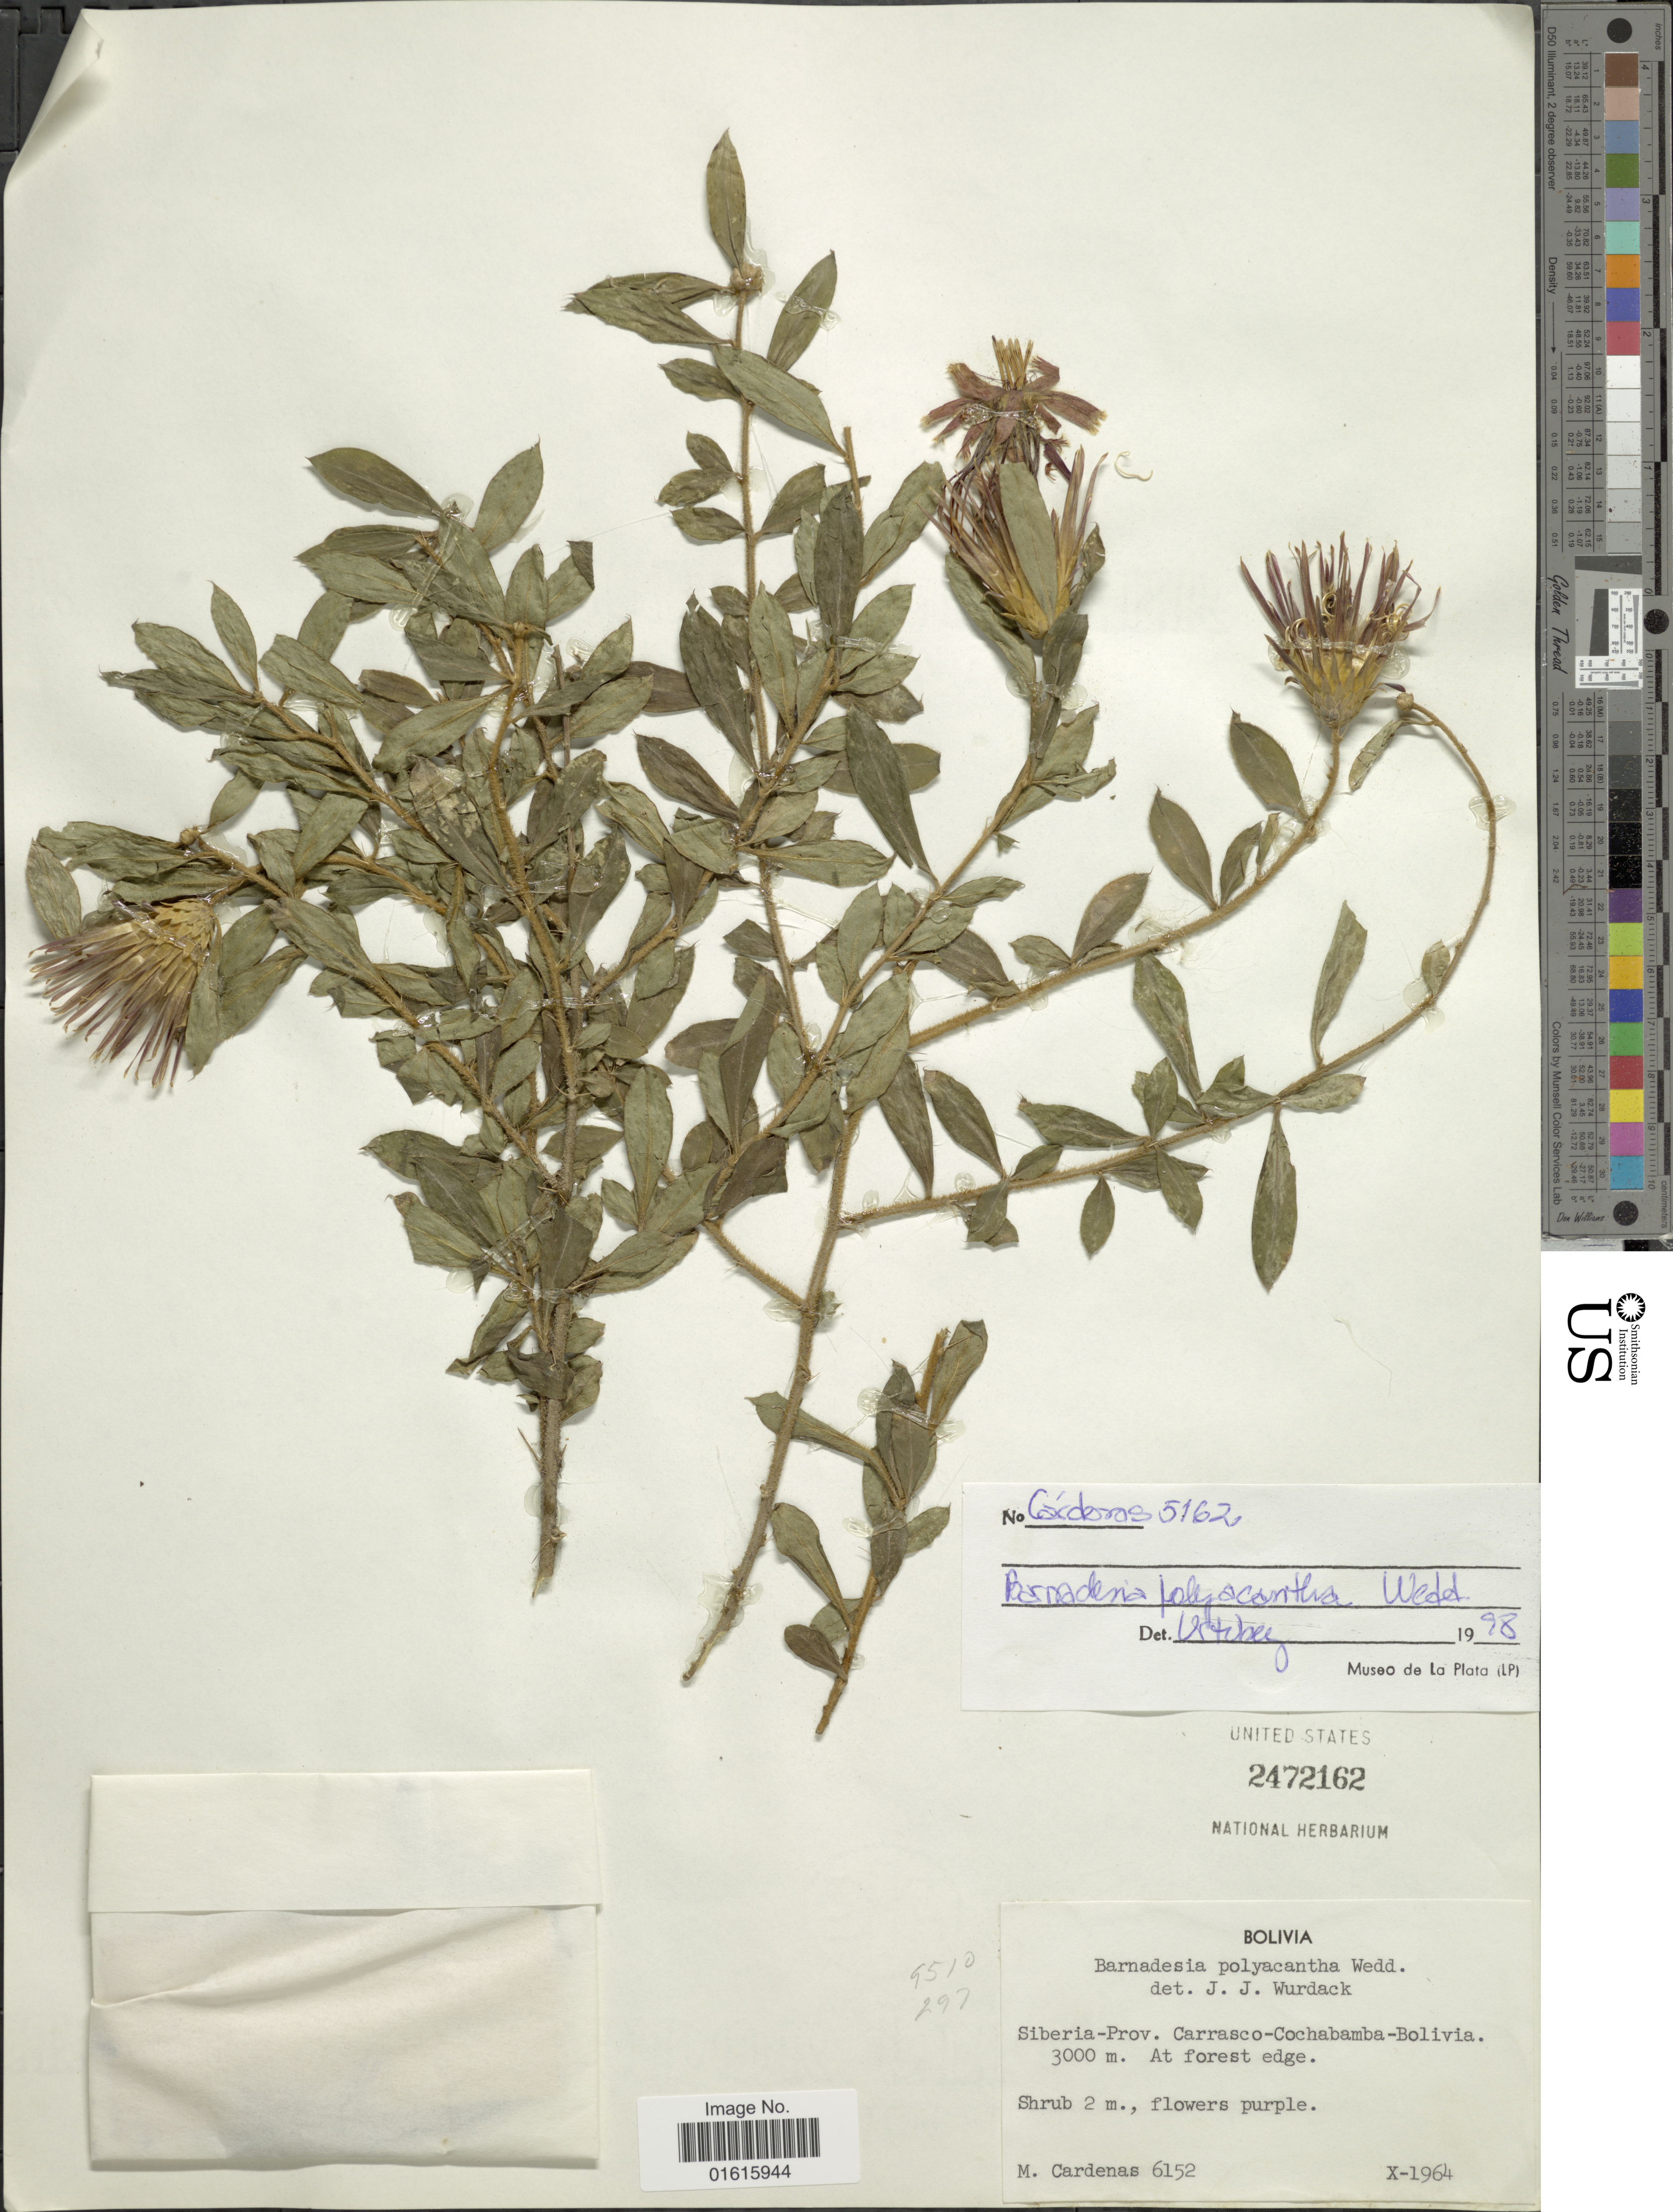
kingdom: Plantae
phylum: Tracheophyta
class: Magnoliopsida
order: Asterales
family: Asteraceae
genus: Barnadesia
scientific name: Barnadesia polyacantha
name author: Wedd.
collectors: M. Cárdenas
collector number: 6152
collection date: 1964-10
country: Bolivia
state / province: Cochabamba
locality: Siberia-Prov. Carrasco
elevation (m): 3000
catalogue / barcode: US 2472162